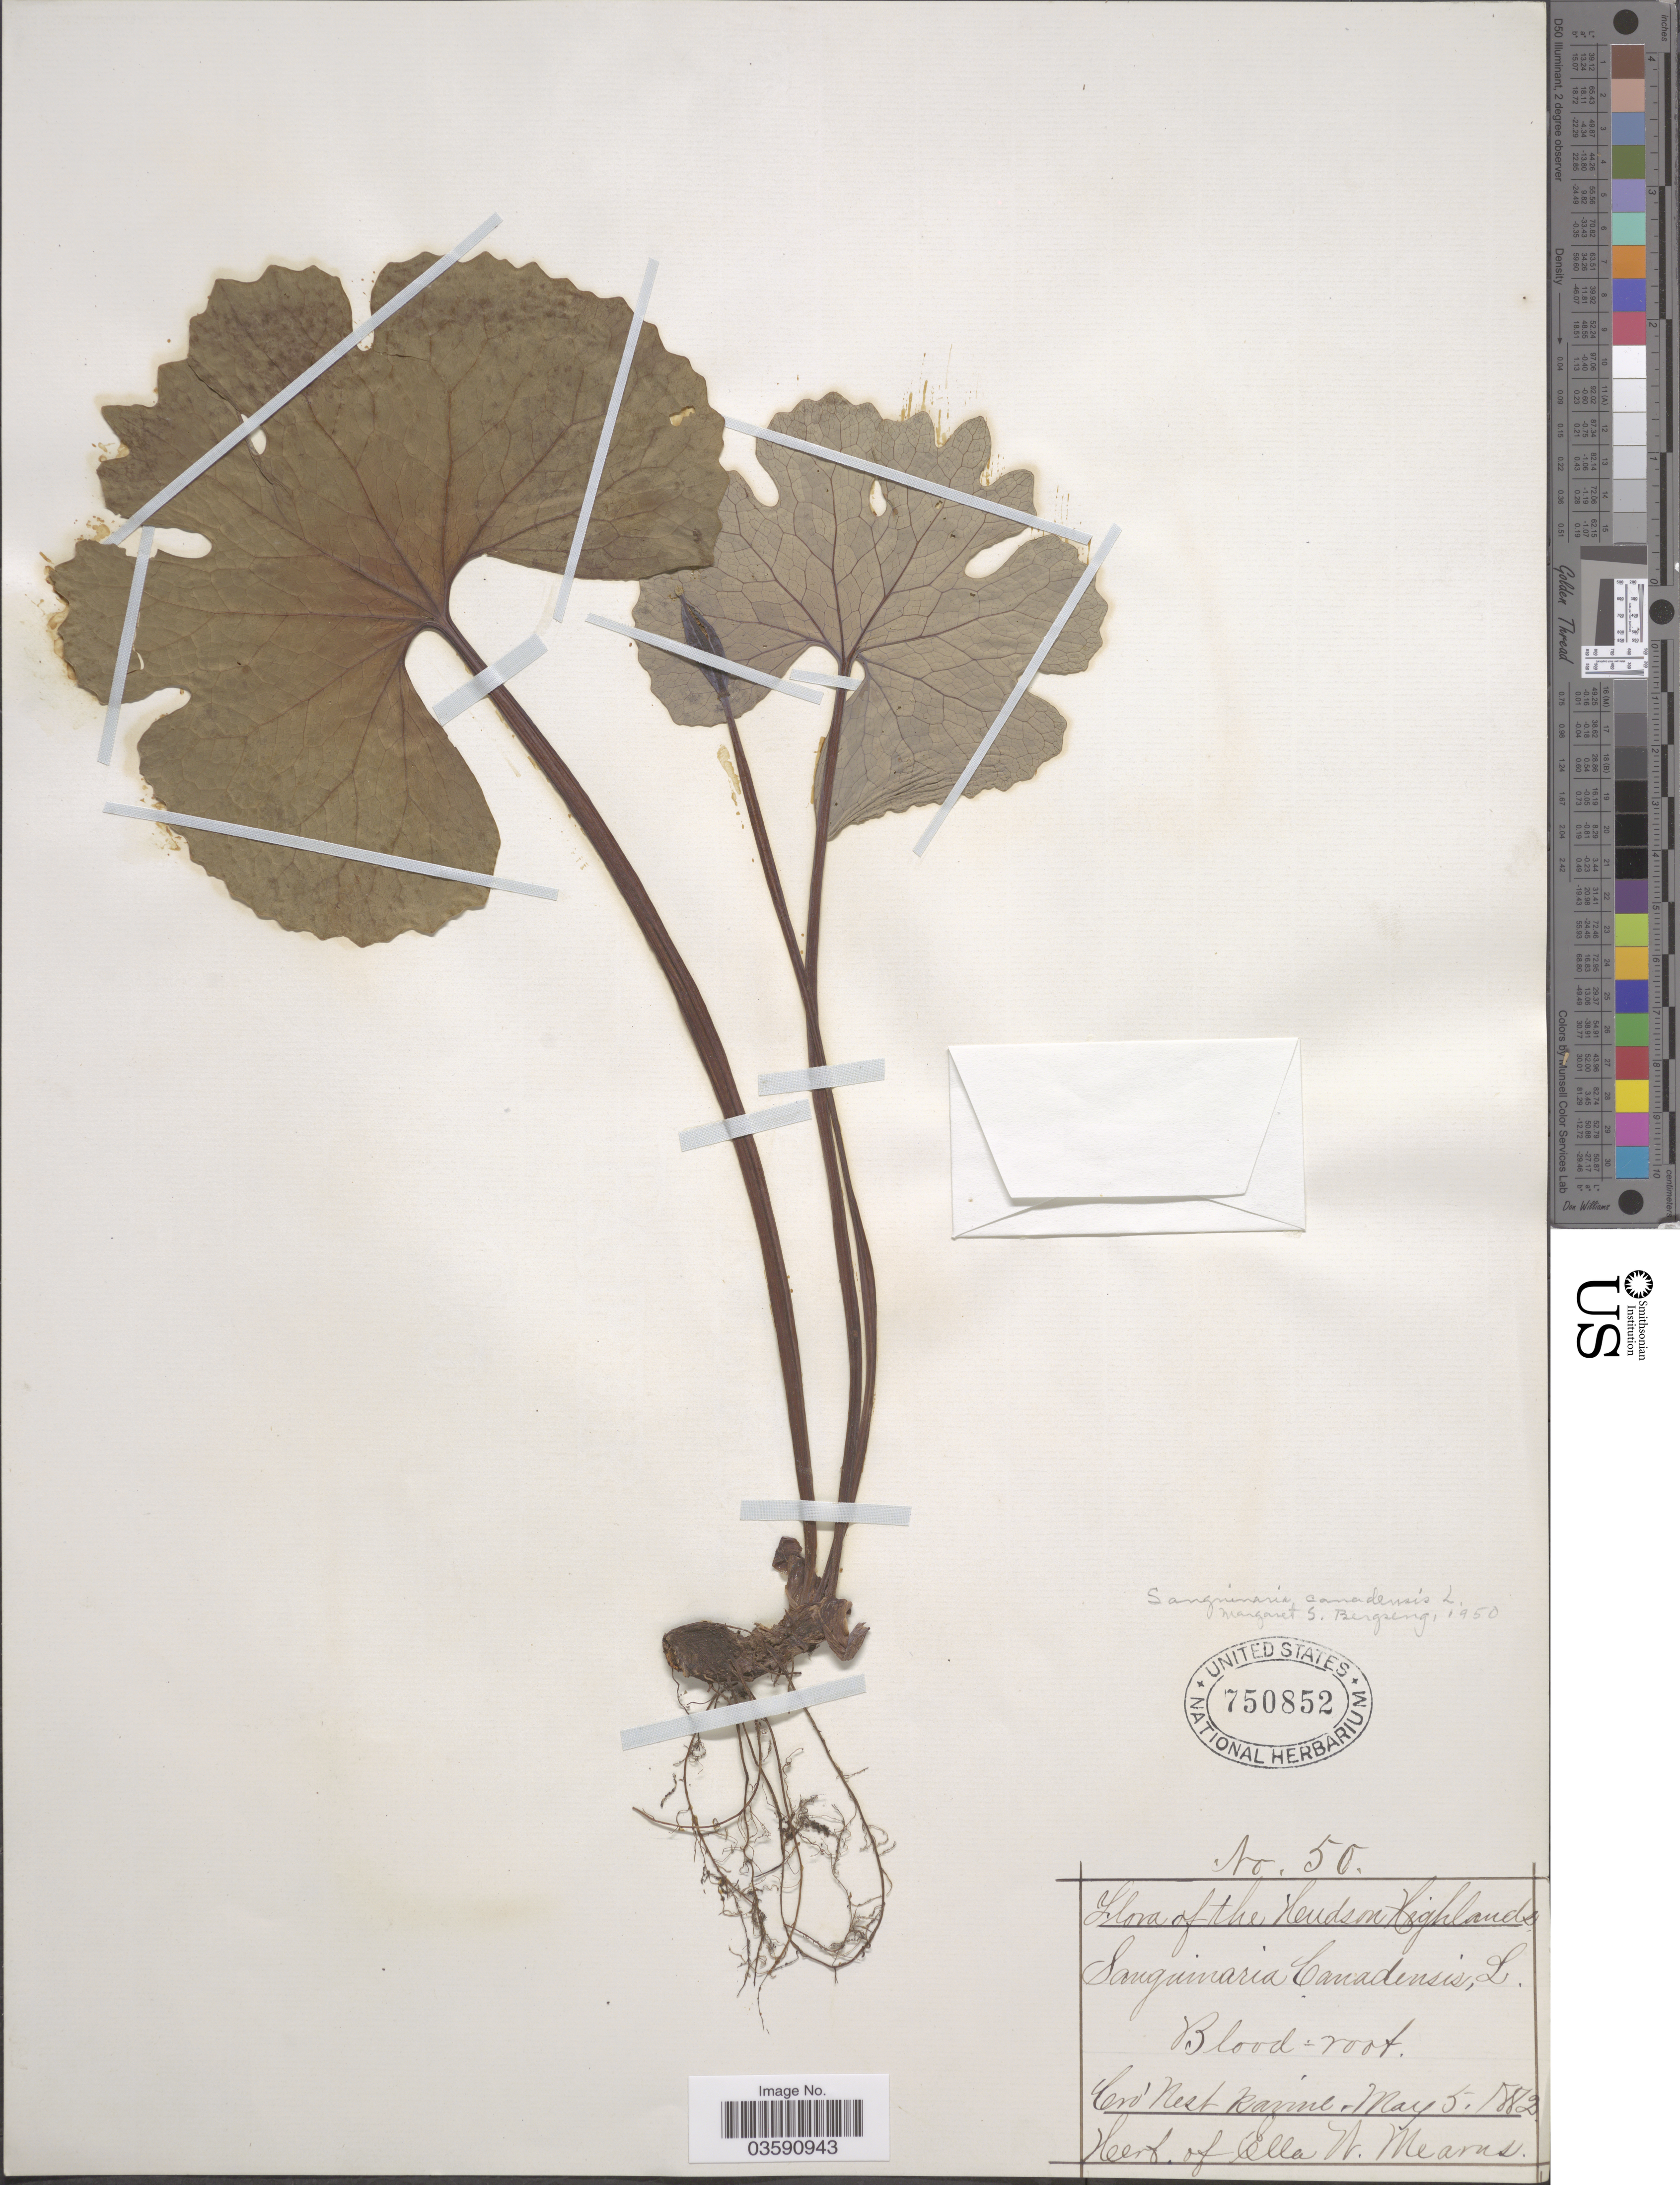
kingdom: Plantae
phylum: Tracheophyta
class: Magnoliopsida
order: Ranunculales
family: Papaveraceae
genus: Sanguinaria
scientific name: Sanguinaria canadensis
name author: L.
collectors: ex herb. Ella W. Mearns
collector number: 50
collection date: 1882-05-05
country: United States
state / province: New York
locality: The Hudson Highlands. Crò Nest Ravine.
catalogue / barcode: US 750852